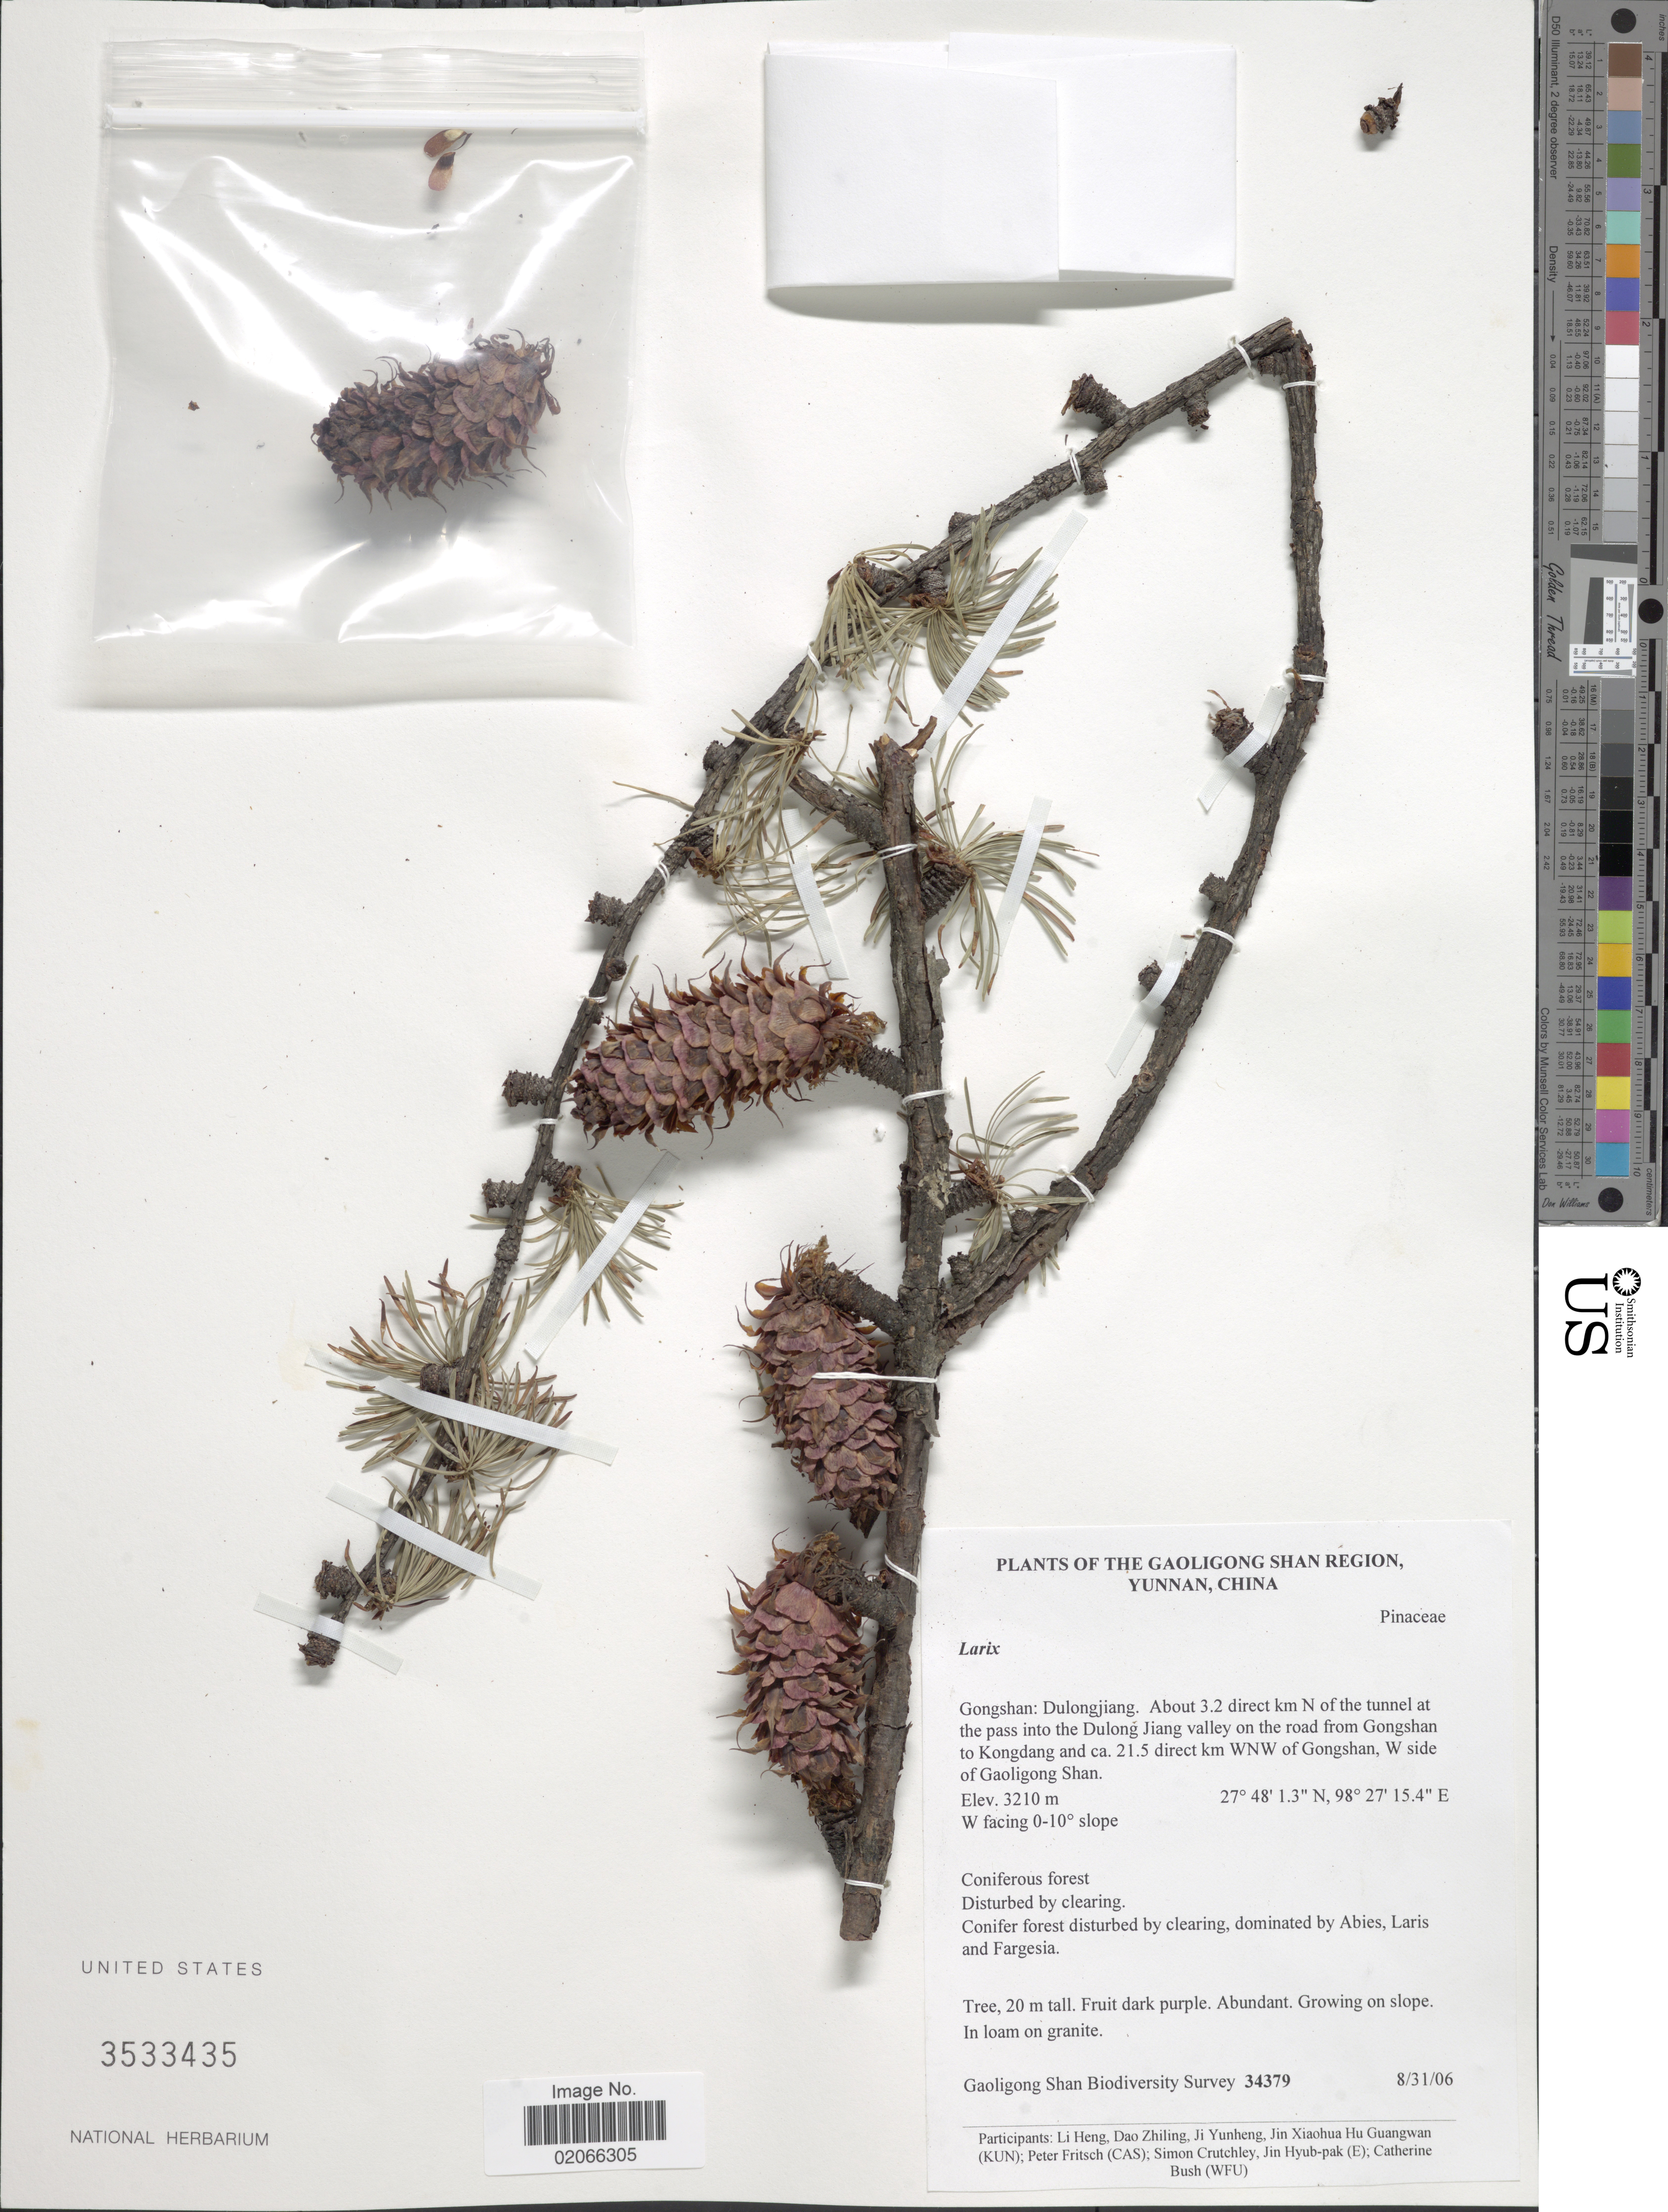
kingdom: Plantae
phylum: Tracheophyta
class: Pinopsida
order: Pinales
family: Pinaceae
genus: Larix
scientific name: Larix sp.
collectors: Gaoligong Shan Biodiversity Survey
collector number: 34379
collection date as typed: Transcribed d/m/y: 31/8/6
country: China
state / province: Yunnan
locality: Gaoligong Shan Region, Gongshan: Dulongjiang, about 3.2 direct km N of the tunnel at the pass into the Dulong Jiang valley on the road from Gongshan to Kongdang and ca. 21.5 direct km WNW of Gongshan, W side of Gaoligong Shan, W facing 0-10° slope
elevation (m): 3210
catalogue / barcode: US 3533435